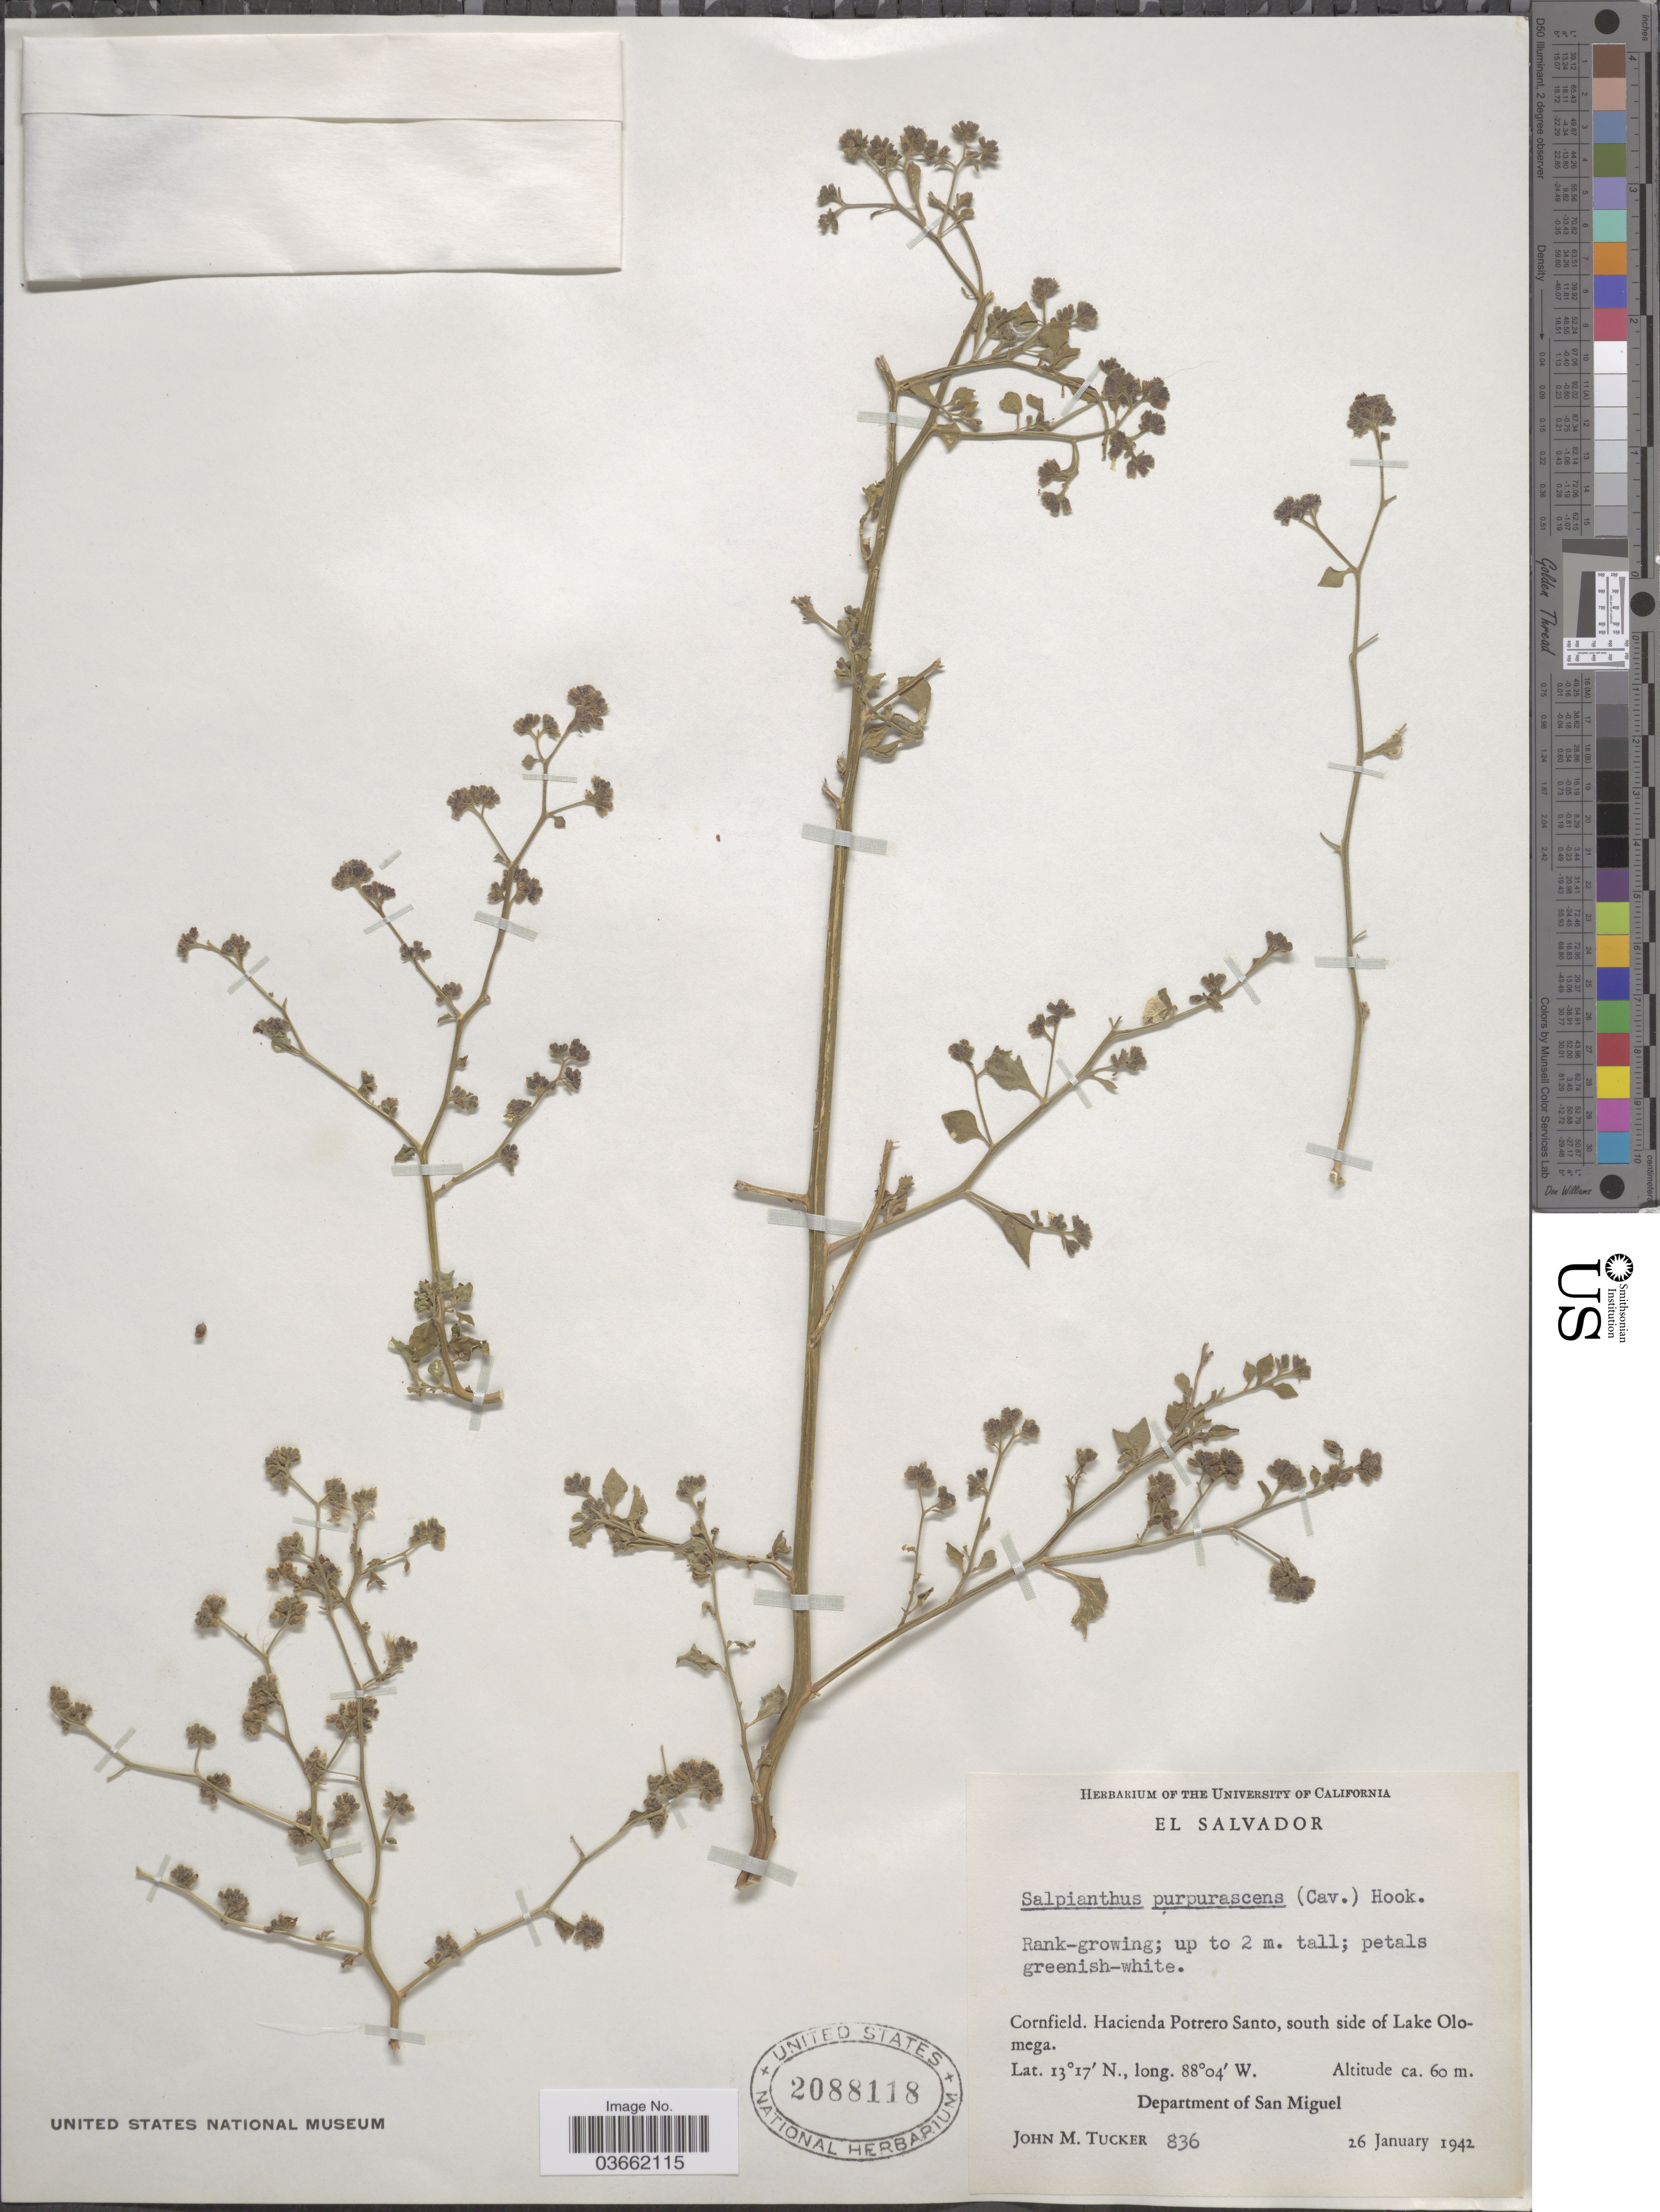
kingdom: Plantae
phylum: Tracheophyta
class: Magnoliopsida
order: Caryophyllales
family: Nyctaginaceae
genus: Salpianthus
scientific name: Salpianthus purpurascens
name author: (Cav. ex Lag.) Hook. & Arn.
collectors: J. M. Tucker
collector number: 836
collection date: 1942-01-26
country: El Salvador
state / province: San Miguel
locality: Cornfield. Hacienda Potrero Santo, south side of Lake Olomega. Department of San Miguel.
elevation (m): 60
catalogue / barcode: US 2088118